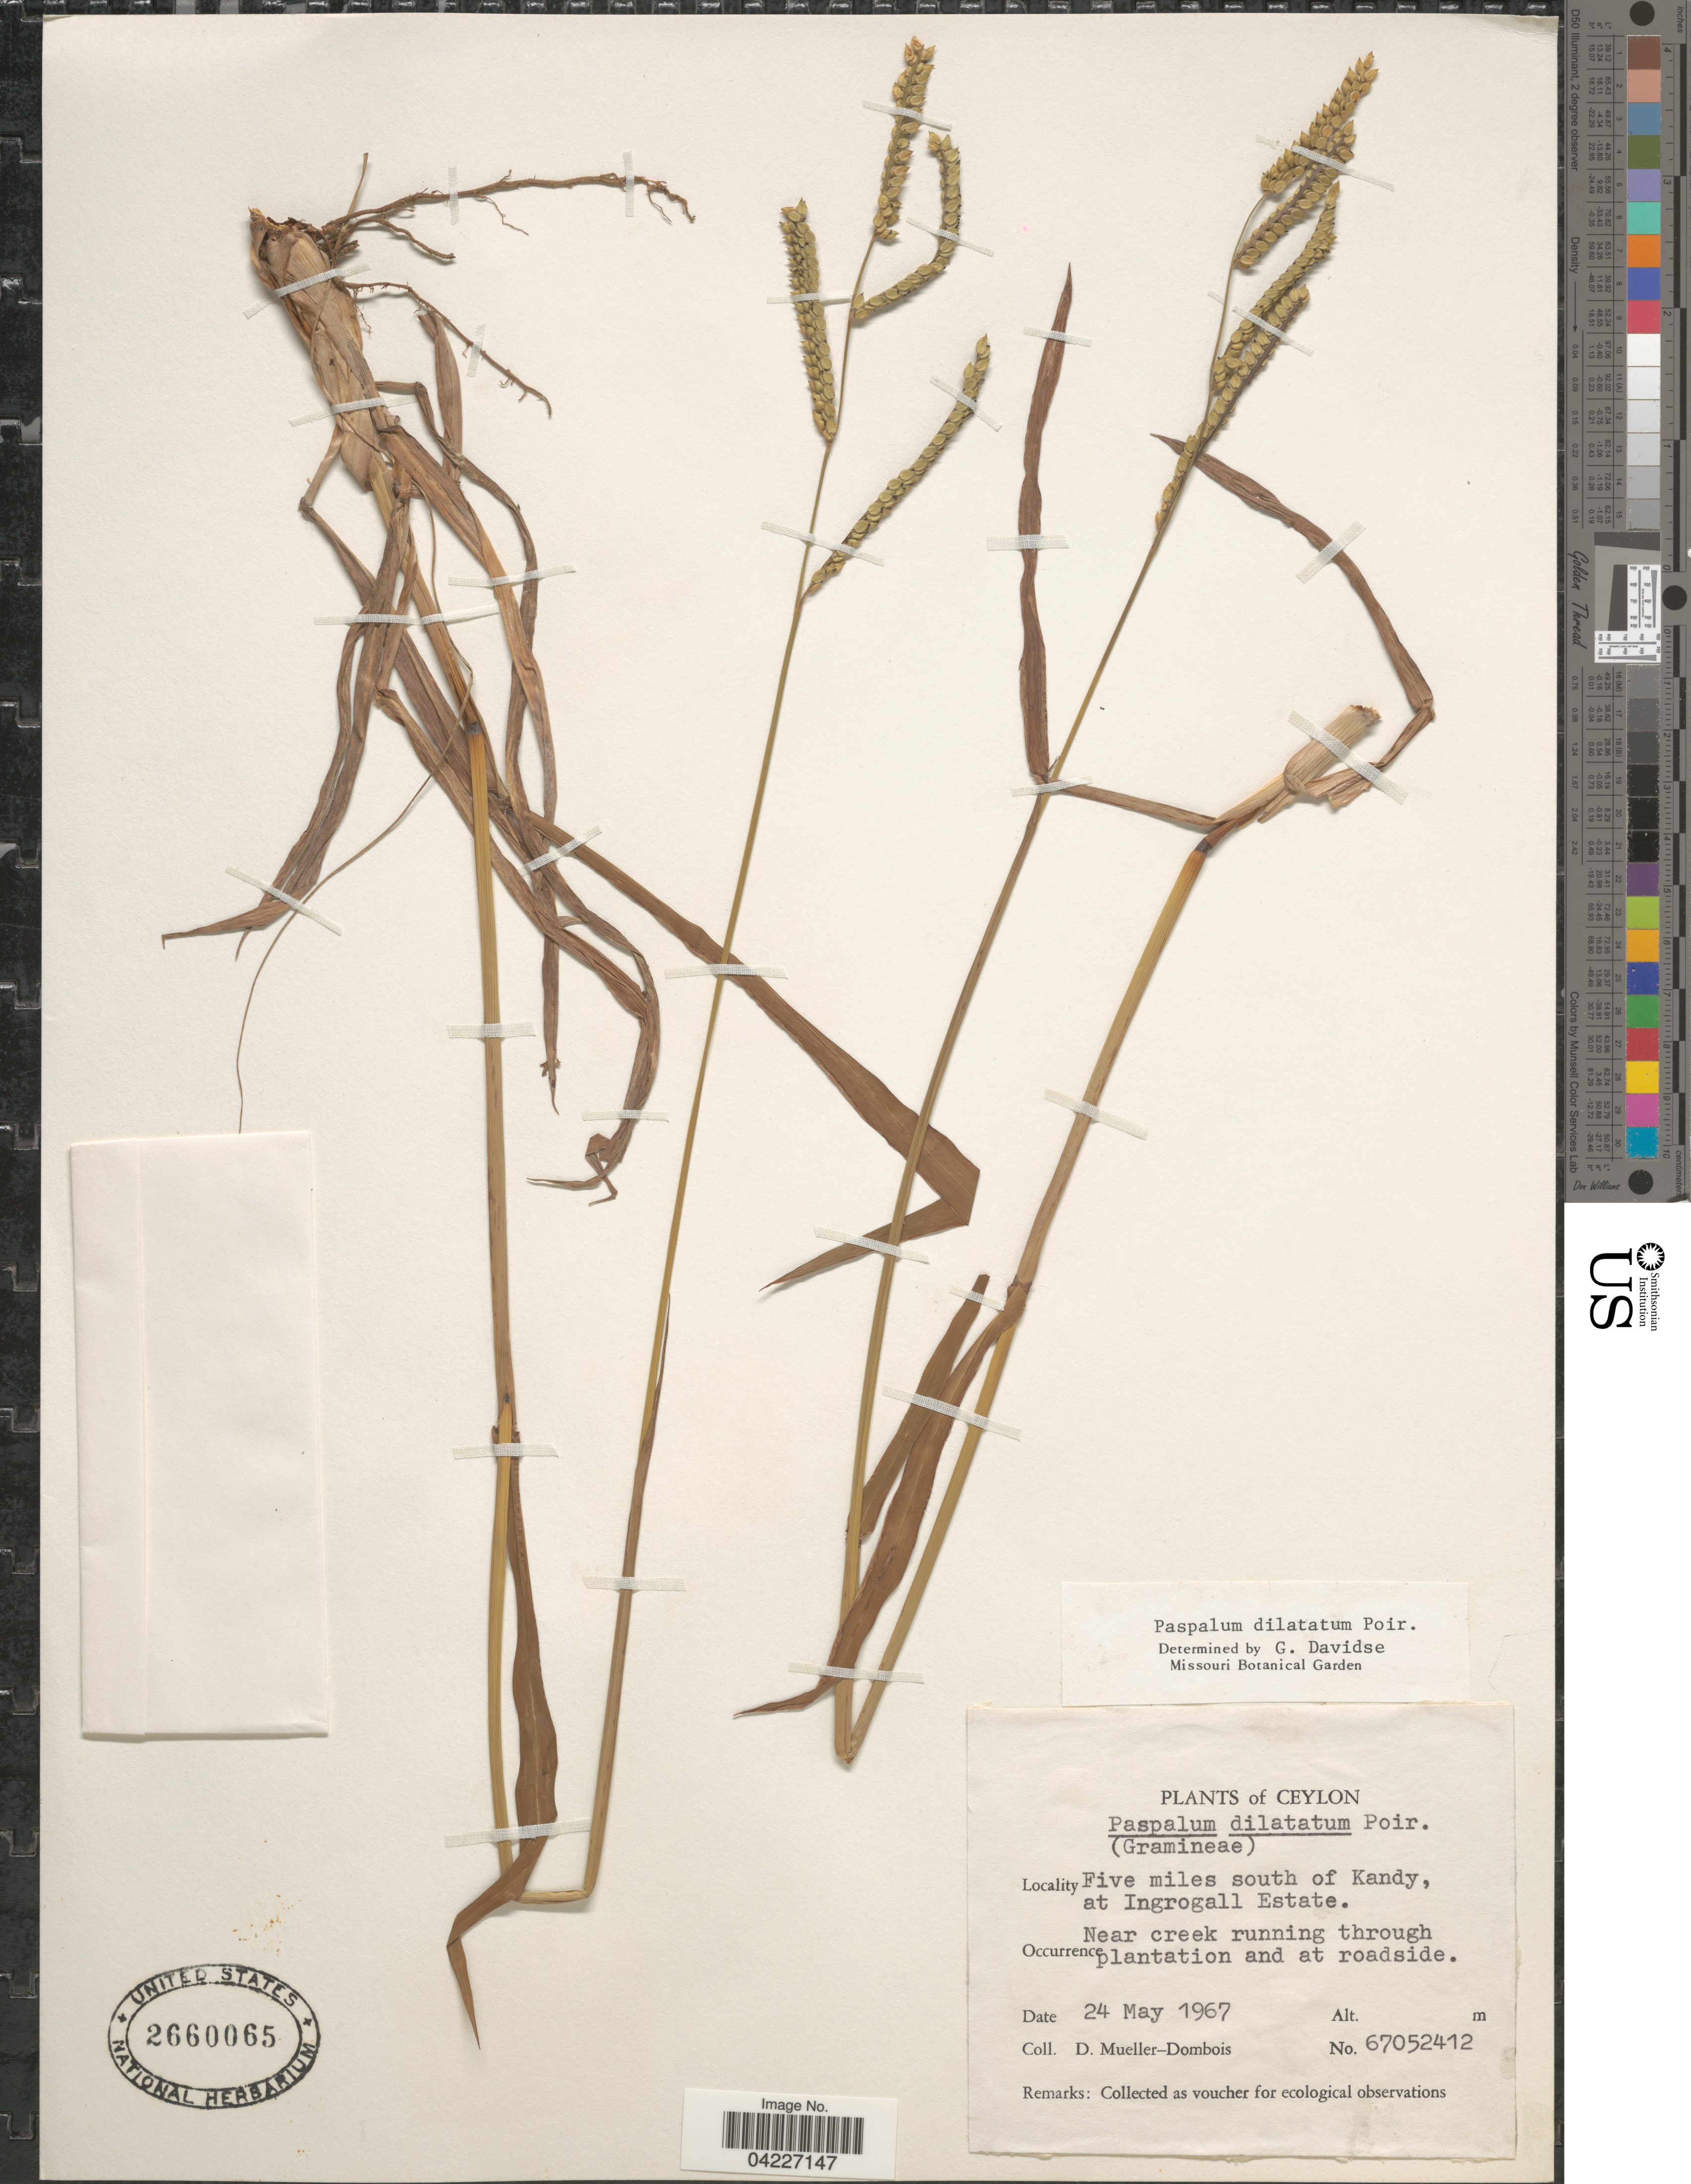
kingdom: Plantae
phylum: Tracheophyta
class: Liliopsida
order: Poales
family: Poaceae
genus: Paspalum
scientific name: Paspalum dilatatum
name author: Poir.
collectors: D. Mueller-Dombois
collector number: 67052412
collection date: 1967-05-24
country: Sri Lanka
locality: Ceylon. Five miles south of Kandy, at Ingrogall Estate.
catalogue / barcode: US 2660065